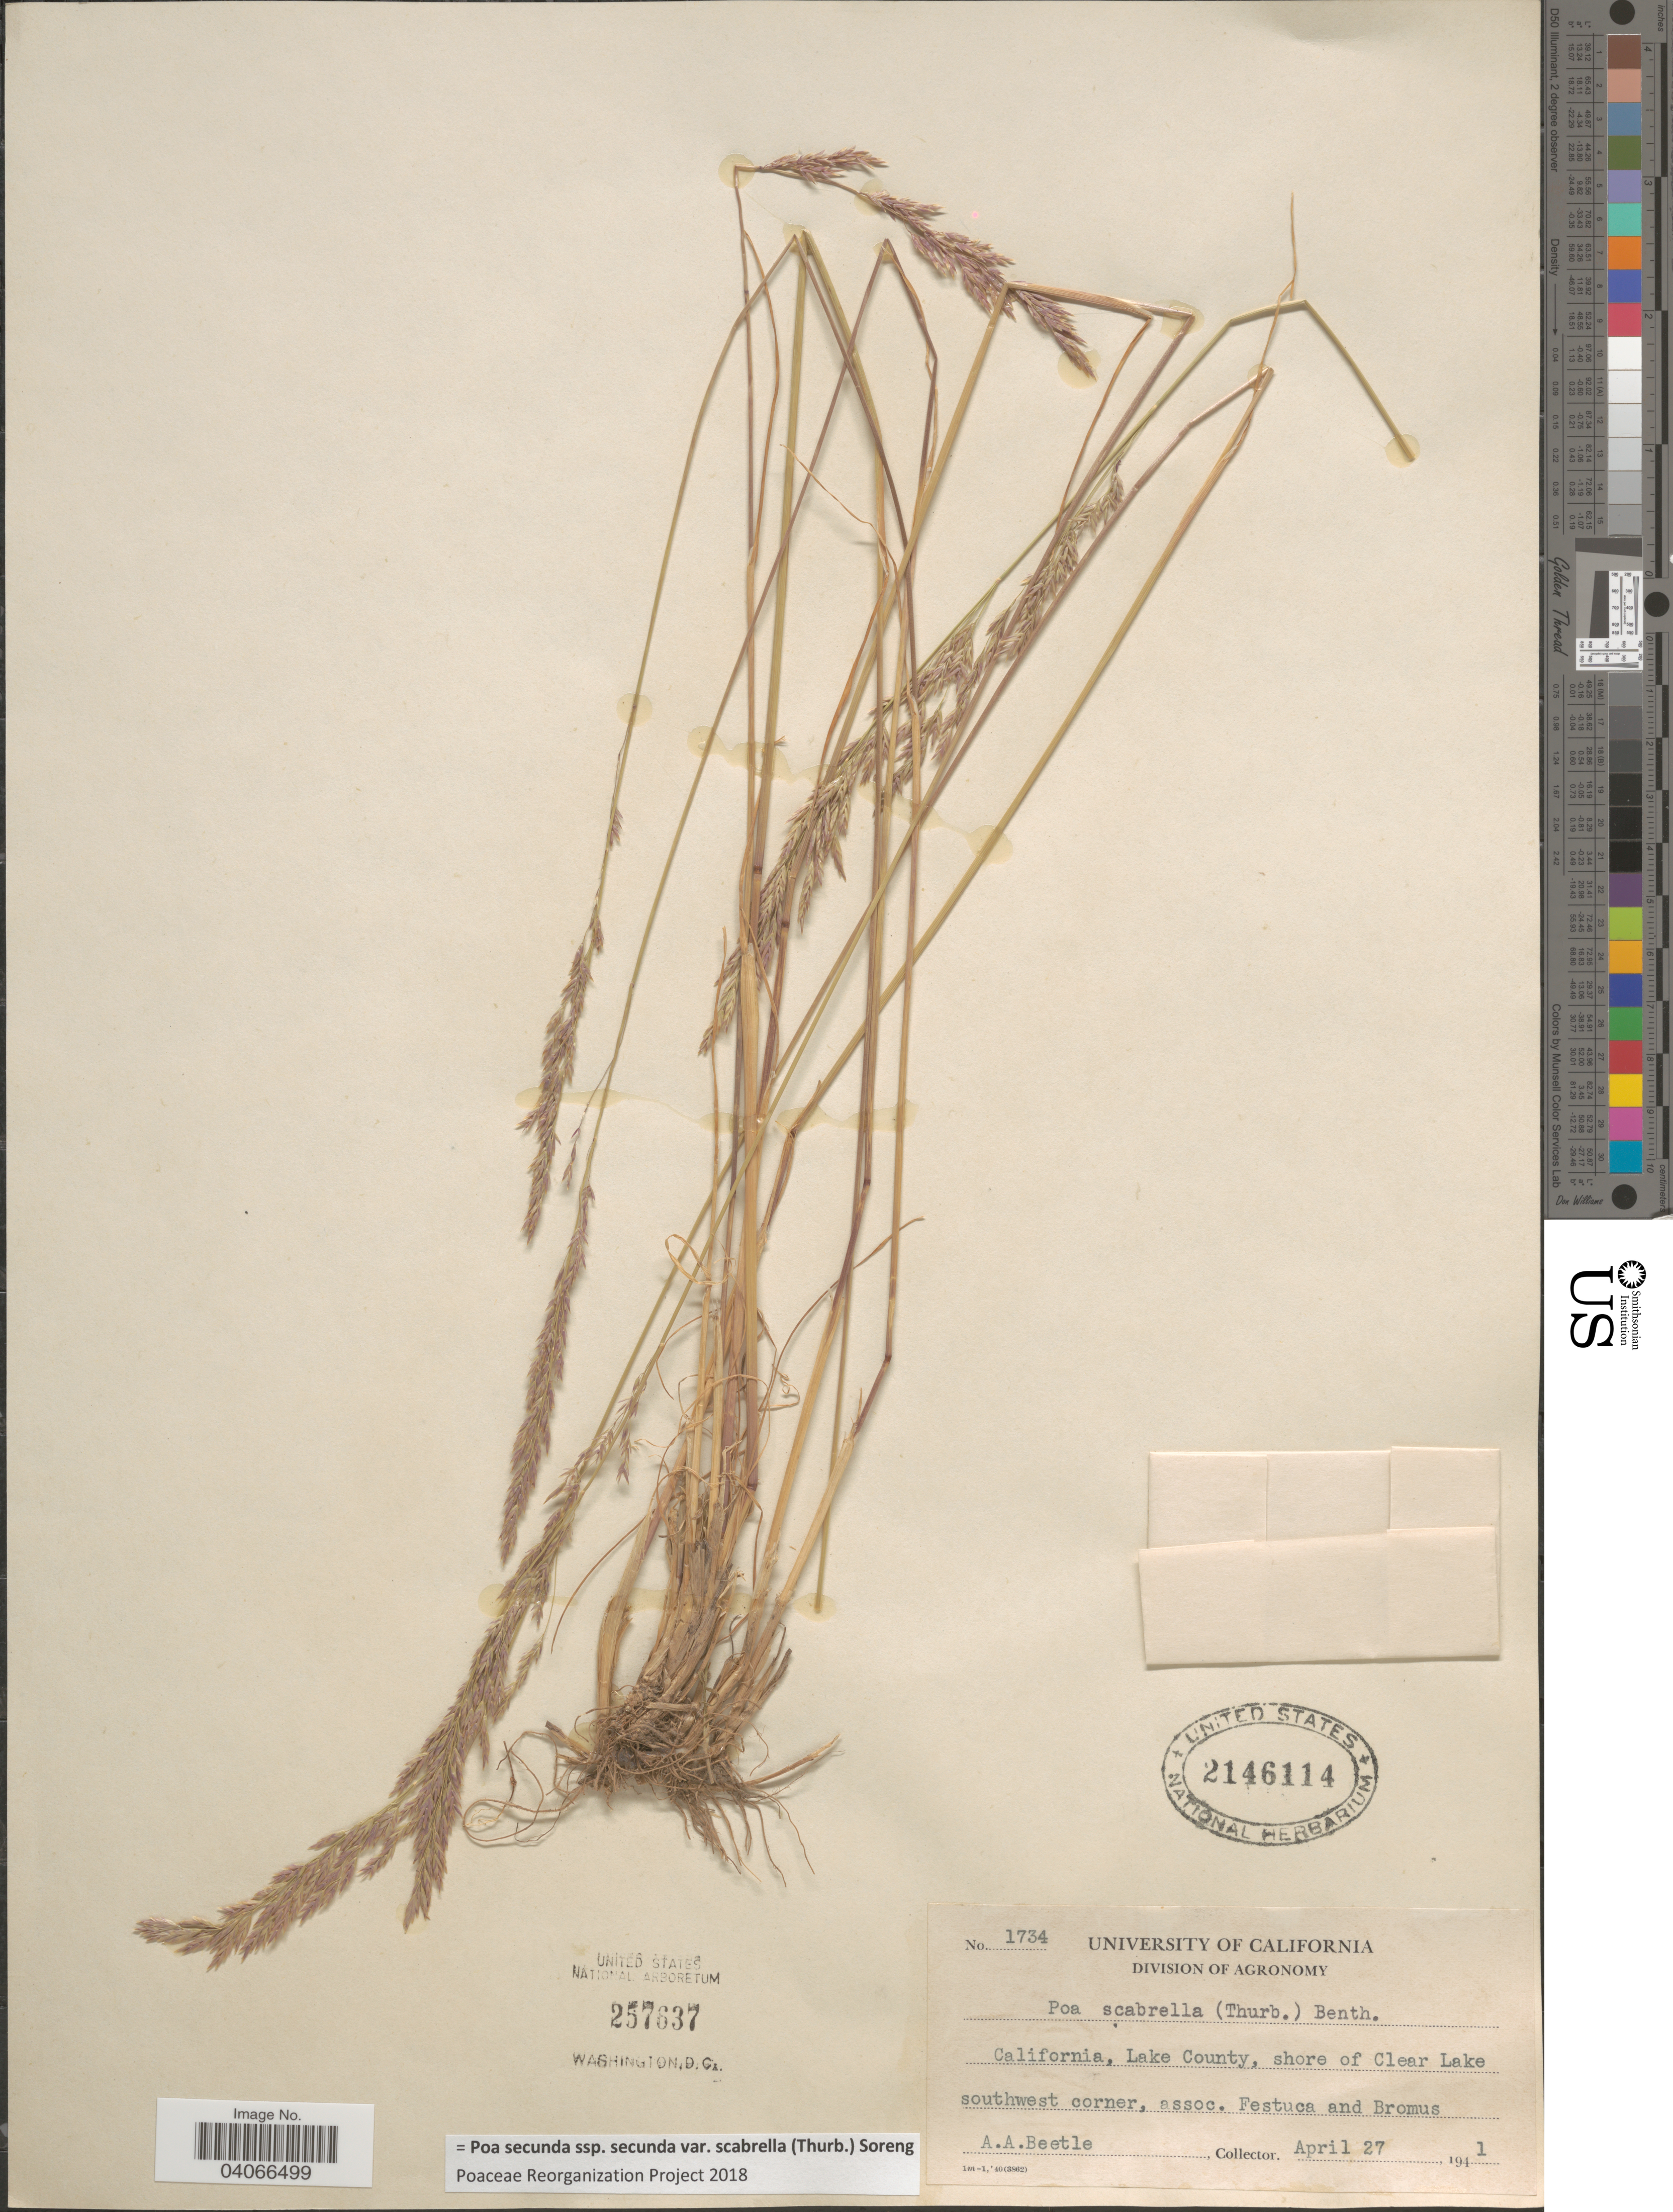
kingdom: Plantae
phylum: Tracheophyta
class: Liliopsida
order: Poales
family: Poaceae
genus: Poa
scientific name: Poa secunda subsp. secunda var. scabrella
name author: (Thurb.) Soreng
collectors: A. A. Beetle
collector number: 1734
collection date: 1941-04-27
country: United States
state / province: California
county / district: Lake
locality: Lake County, shore of Clear Lake southwest corner.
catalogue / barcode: US 2146114